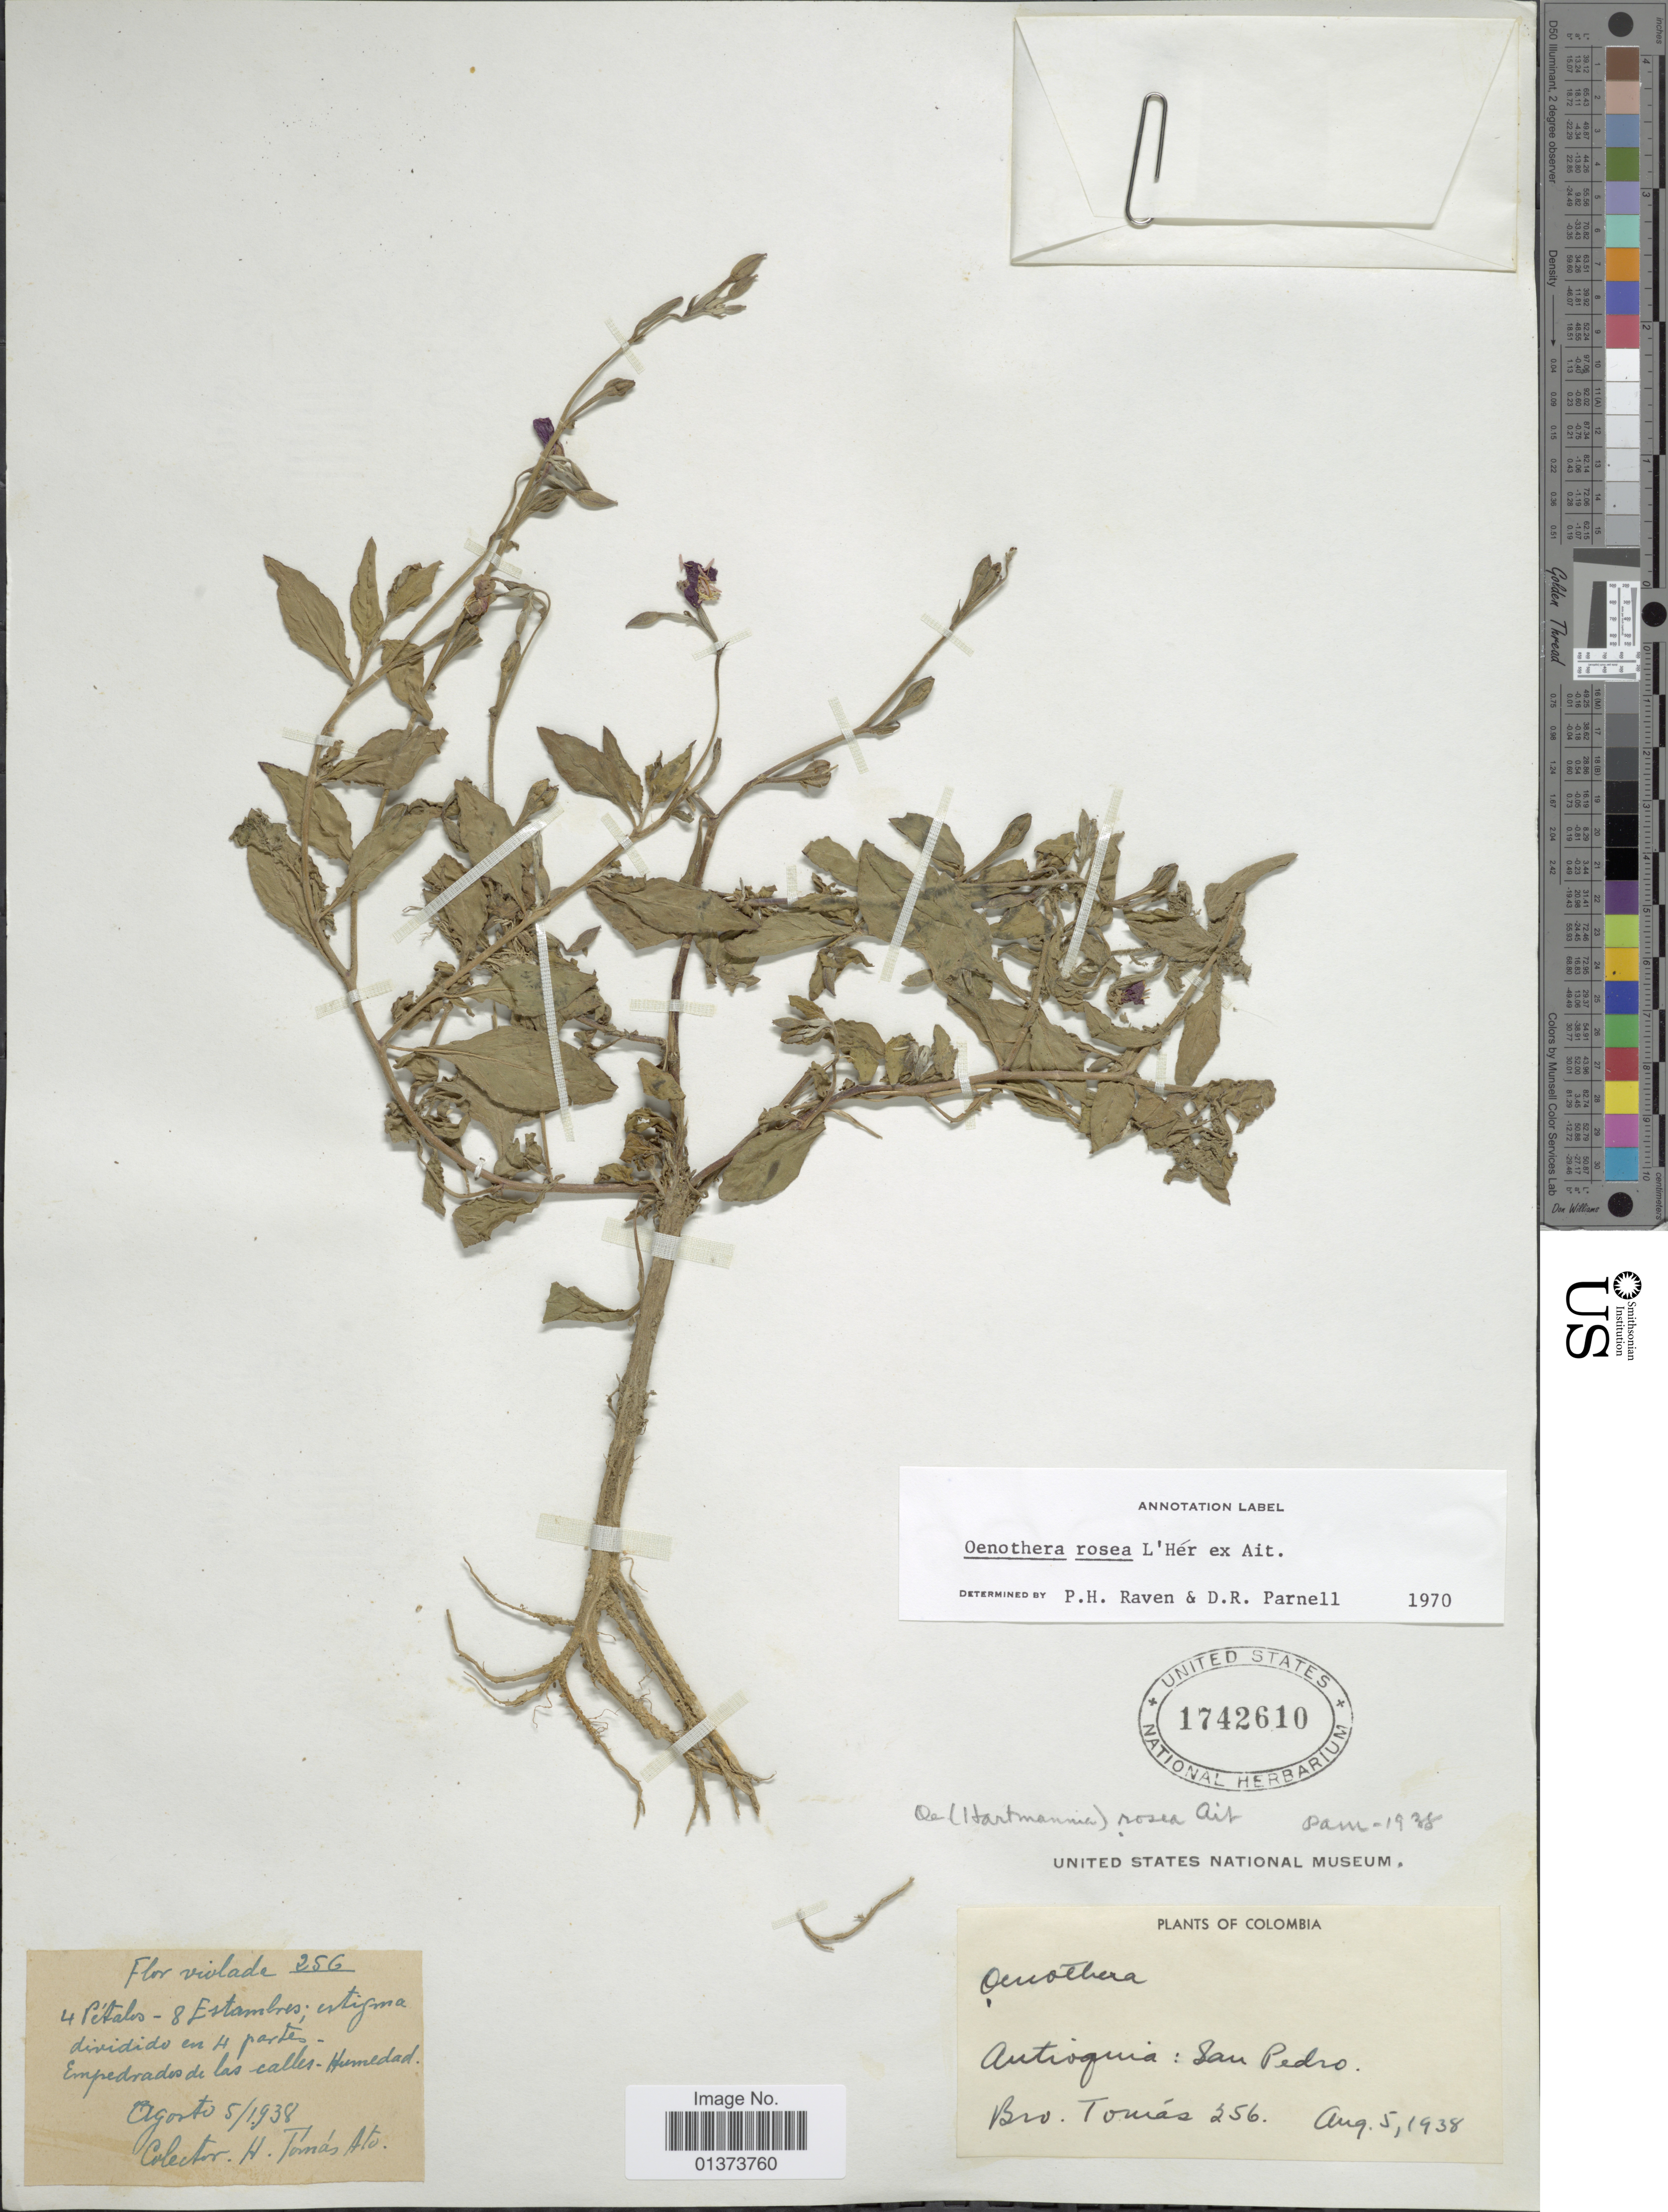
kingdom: Plantae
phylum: Tracheophyta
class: Magnoliopsida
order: Myrtales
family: Onagraceae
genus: Oenothera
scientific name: Oenothera rosea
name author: L'Hér. ex Aiton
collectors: B. Tomas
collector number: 256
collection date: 1938-08-05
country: Colombia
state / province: Antioquia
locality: San Pedro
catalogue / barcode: US 1742610